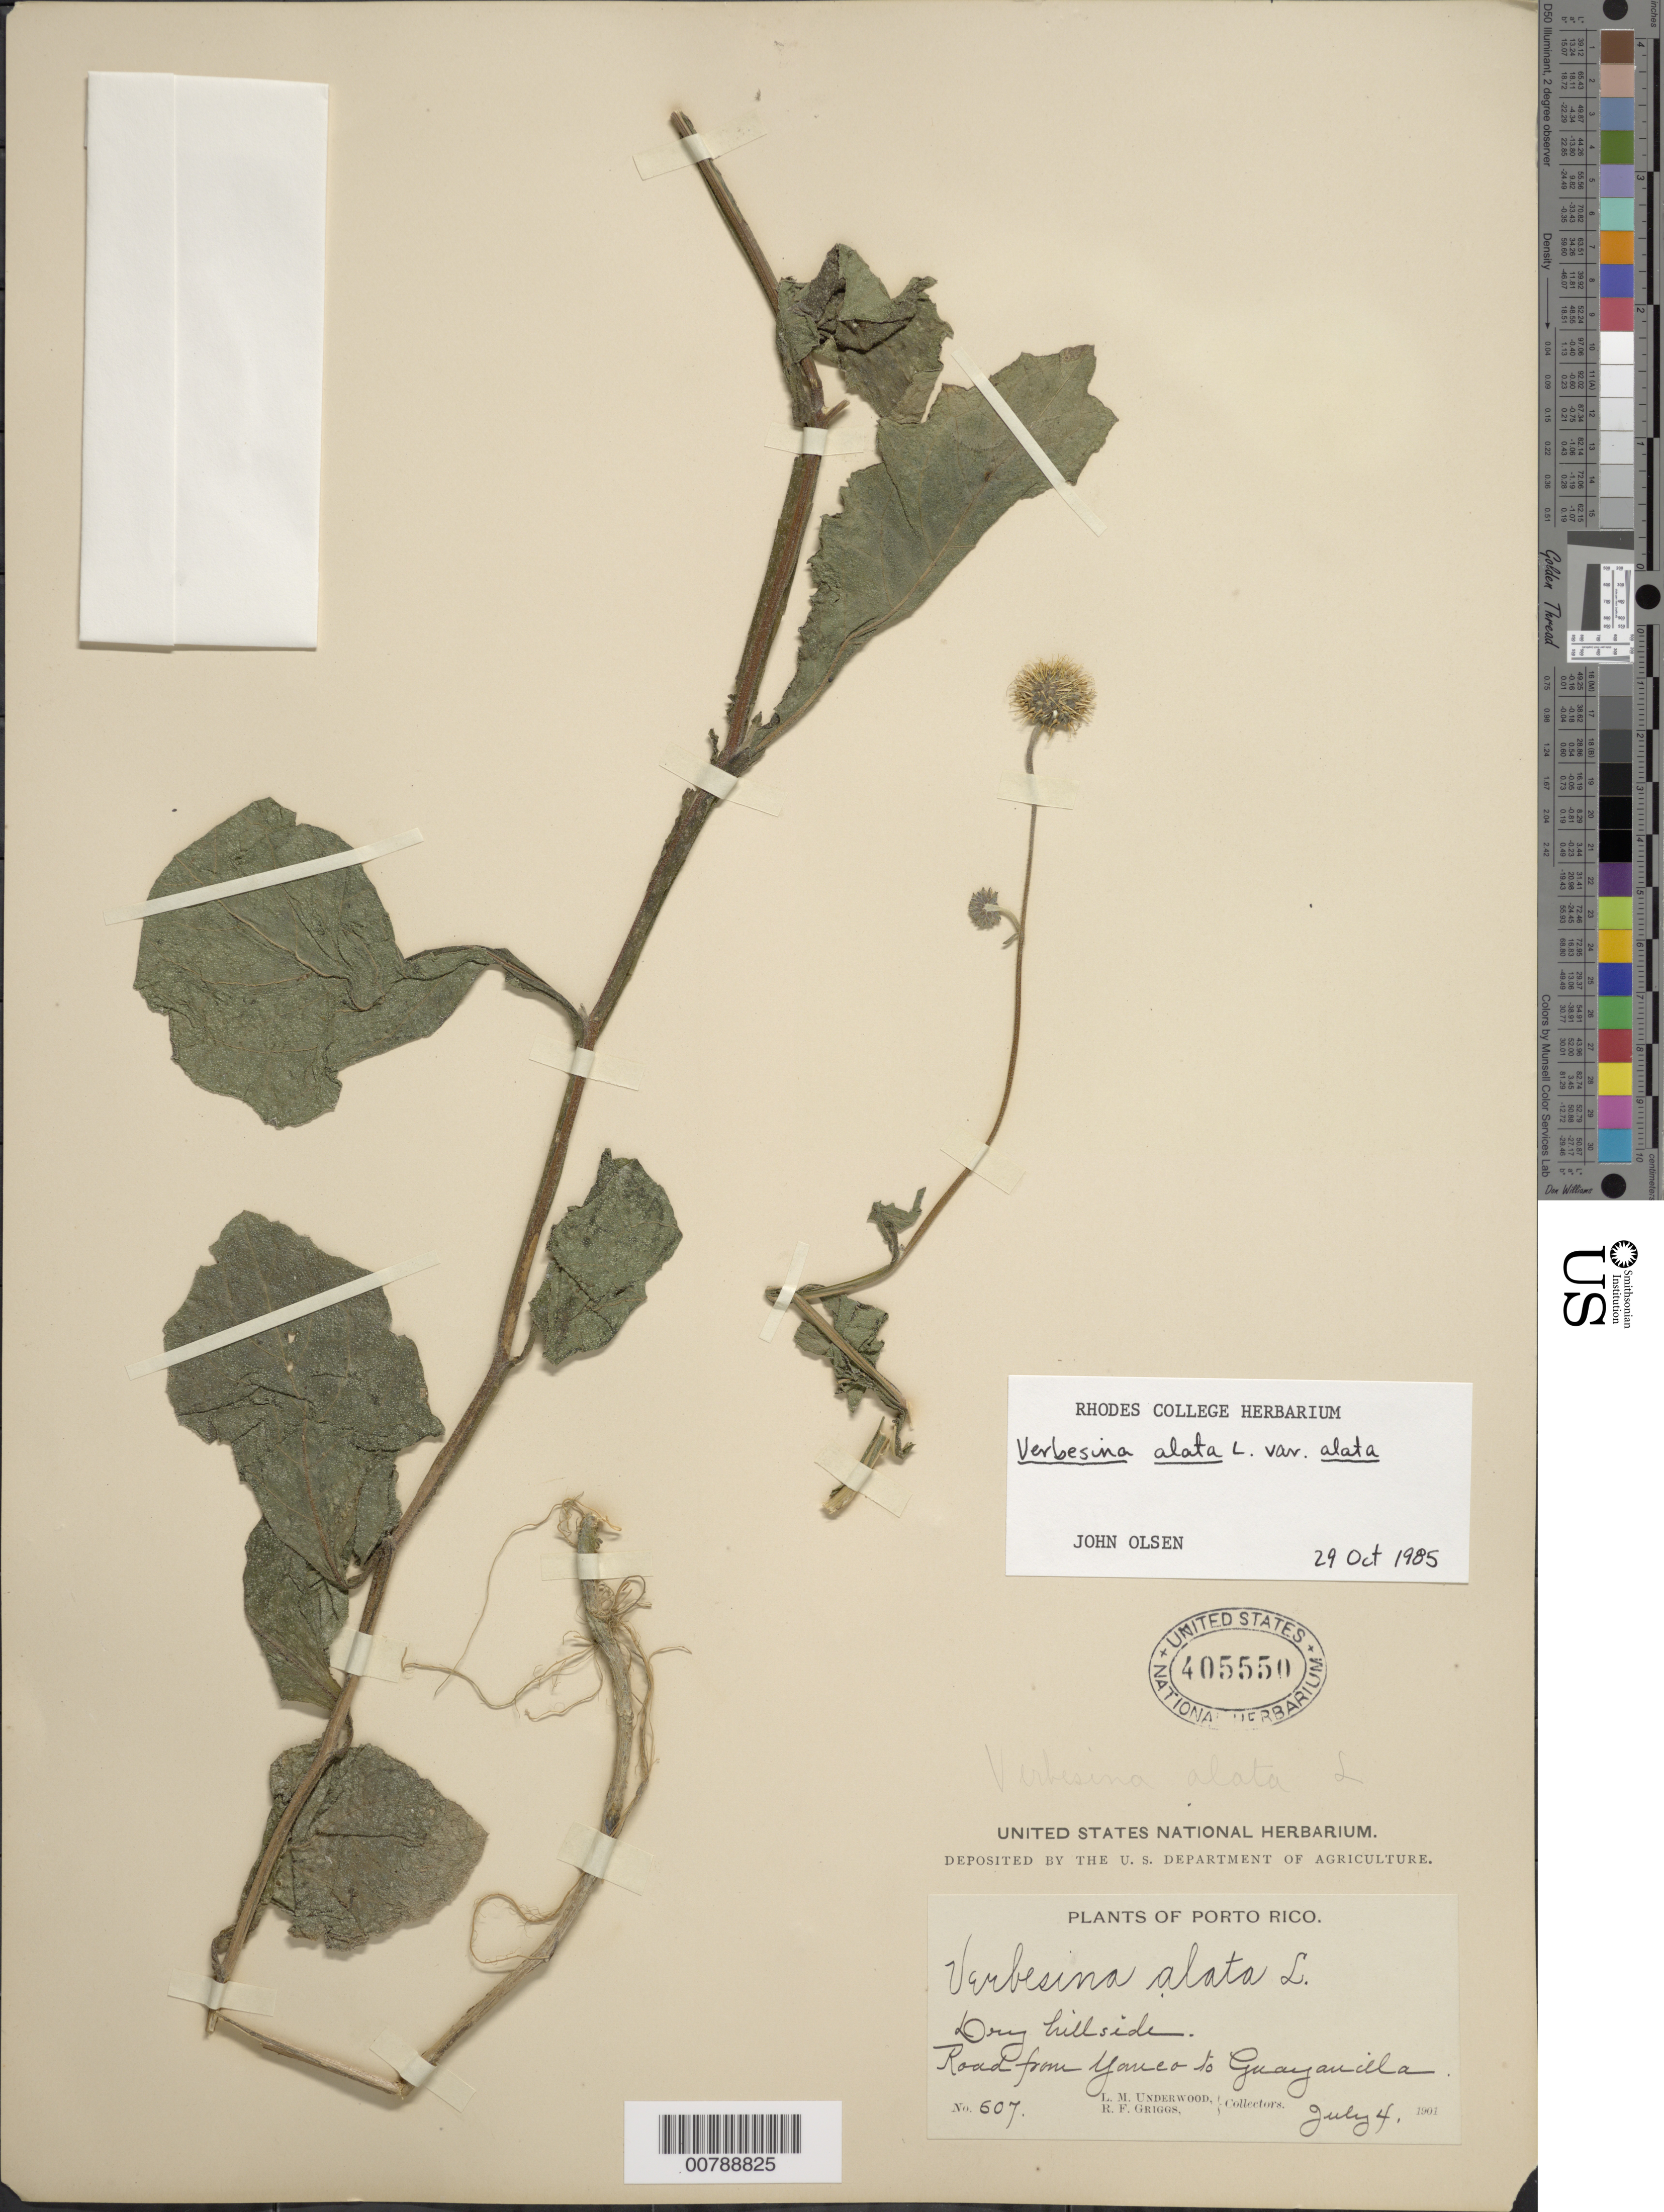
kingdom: Plantae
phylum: Tracheophyta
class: Magnoliopsida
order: Asterales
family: Asteraceae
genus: Verbesina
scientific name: Verbesina alata var. alata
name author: L.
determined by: Olsen, J.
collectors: L. M. Underwood & R. F. Griggs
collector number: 607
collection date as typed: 04 Jul 1901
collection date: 1901-07-04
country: Puerto Rico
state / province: Yauco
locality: Road from Yauco to Guayanilla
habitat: Dry hillside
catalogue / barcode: US 405550